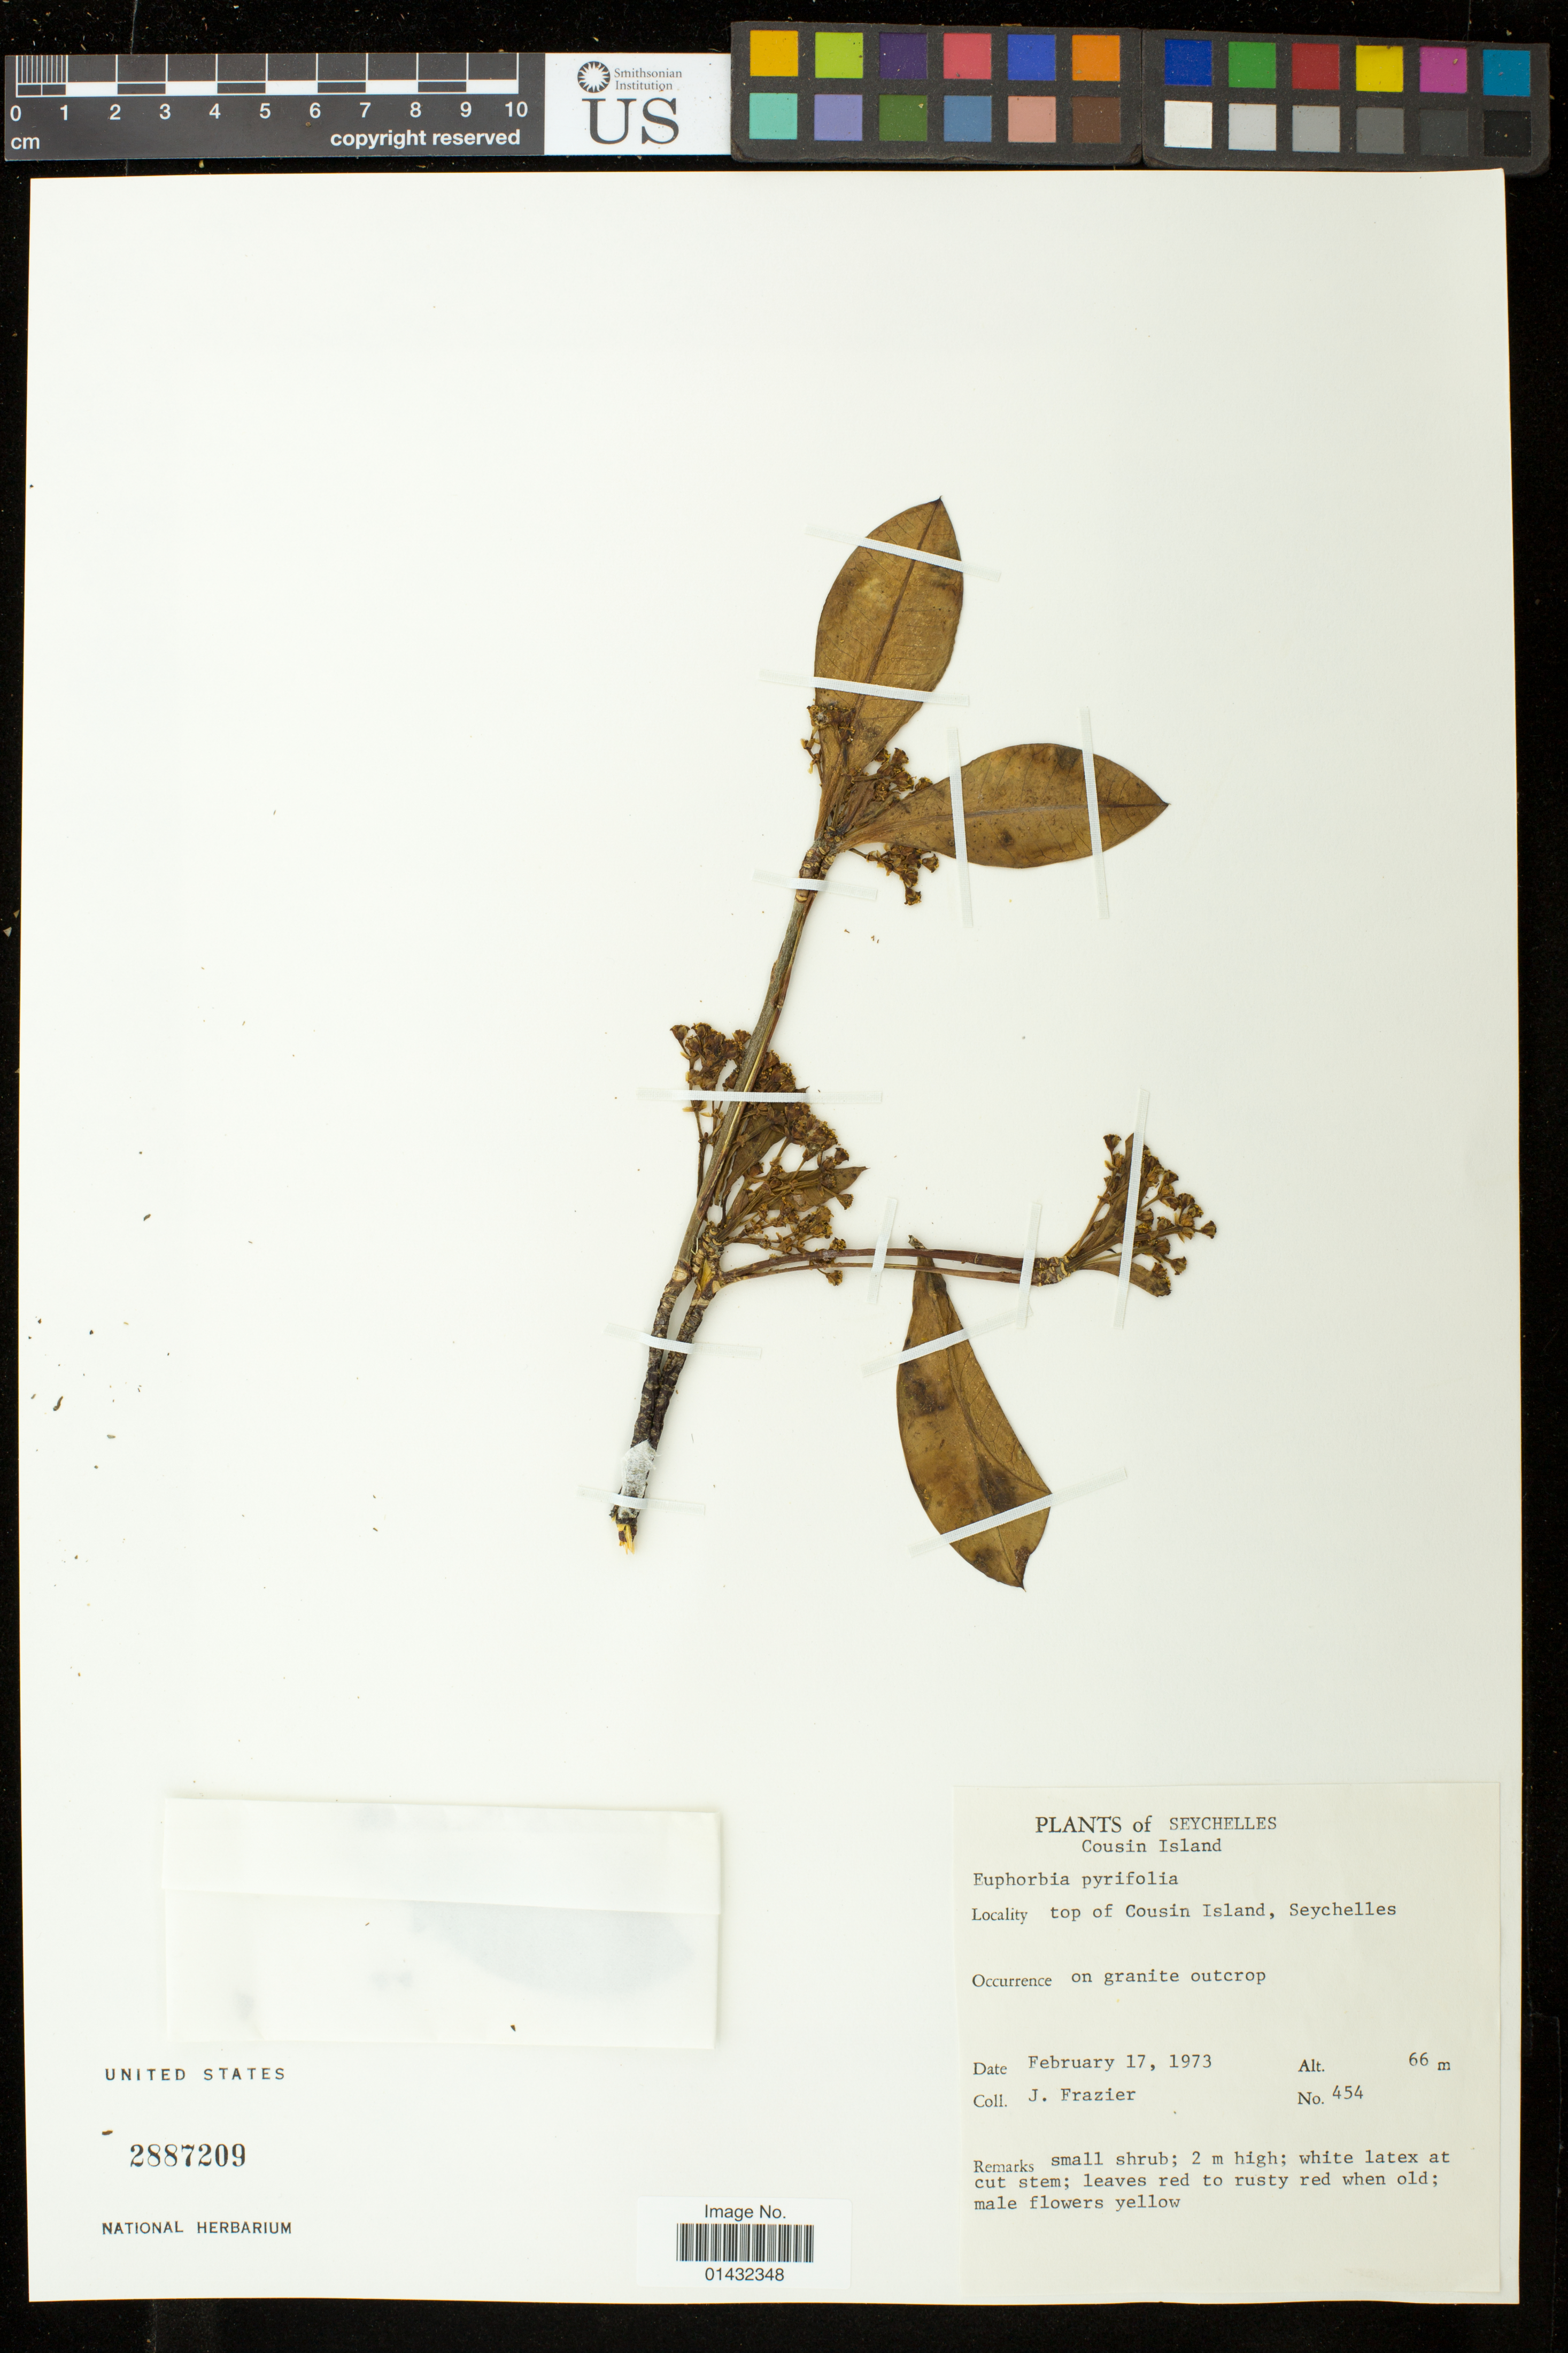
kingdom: Plantae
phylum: Tracheophyta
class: Magnoliopsida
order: Malpighiales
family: Euphorbiaceae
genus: Euphorbia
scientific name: Euphorbia pyrifolia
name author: Lam.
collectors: J. Frazier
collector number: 454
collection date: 1973-02-17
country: Seychelles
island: Cousins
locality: Top of Cousin Island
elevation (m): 66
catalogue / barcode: US 2887209